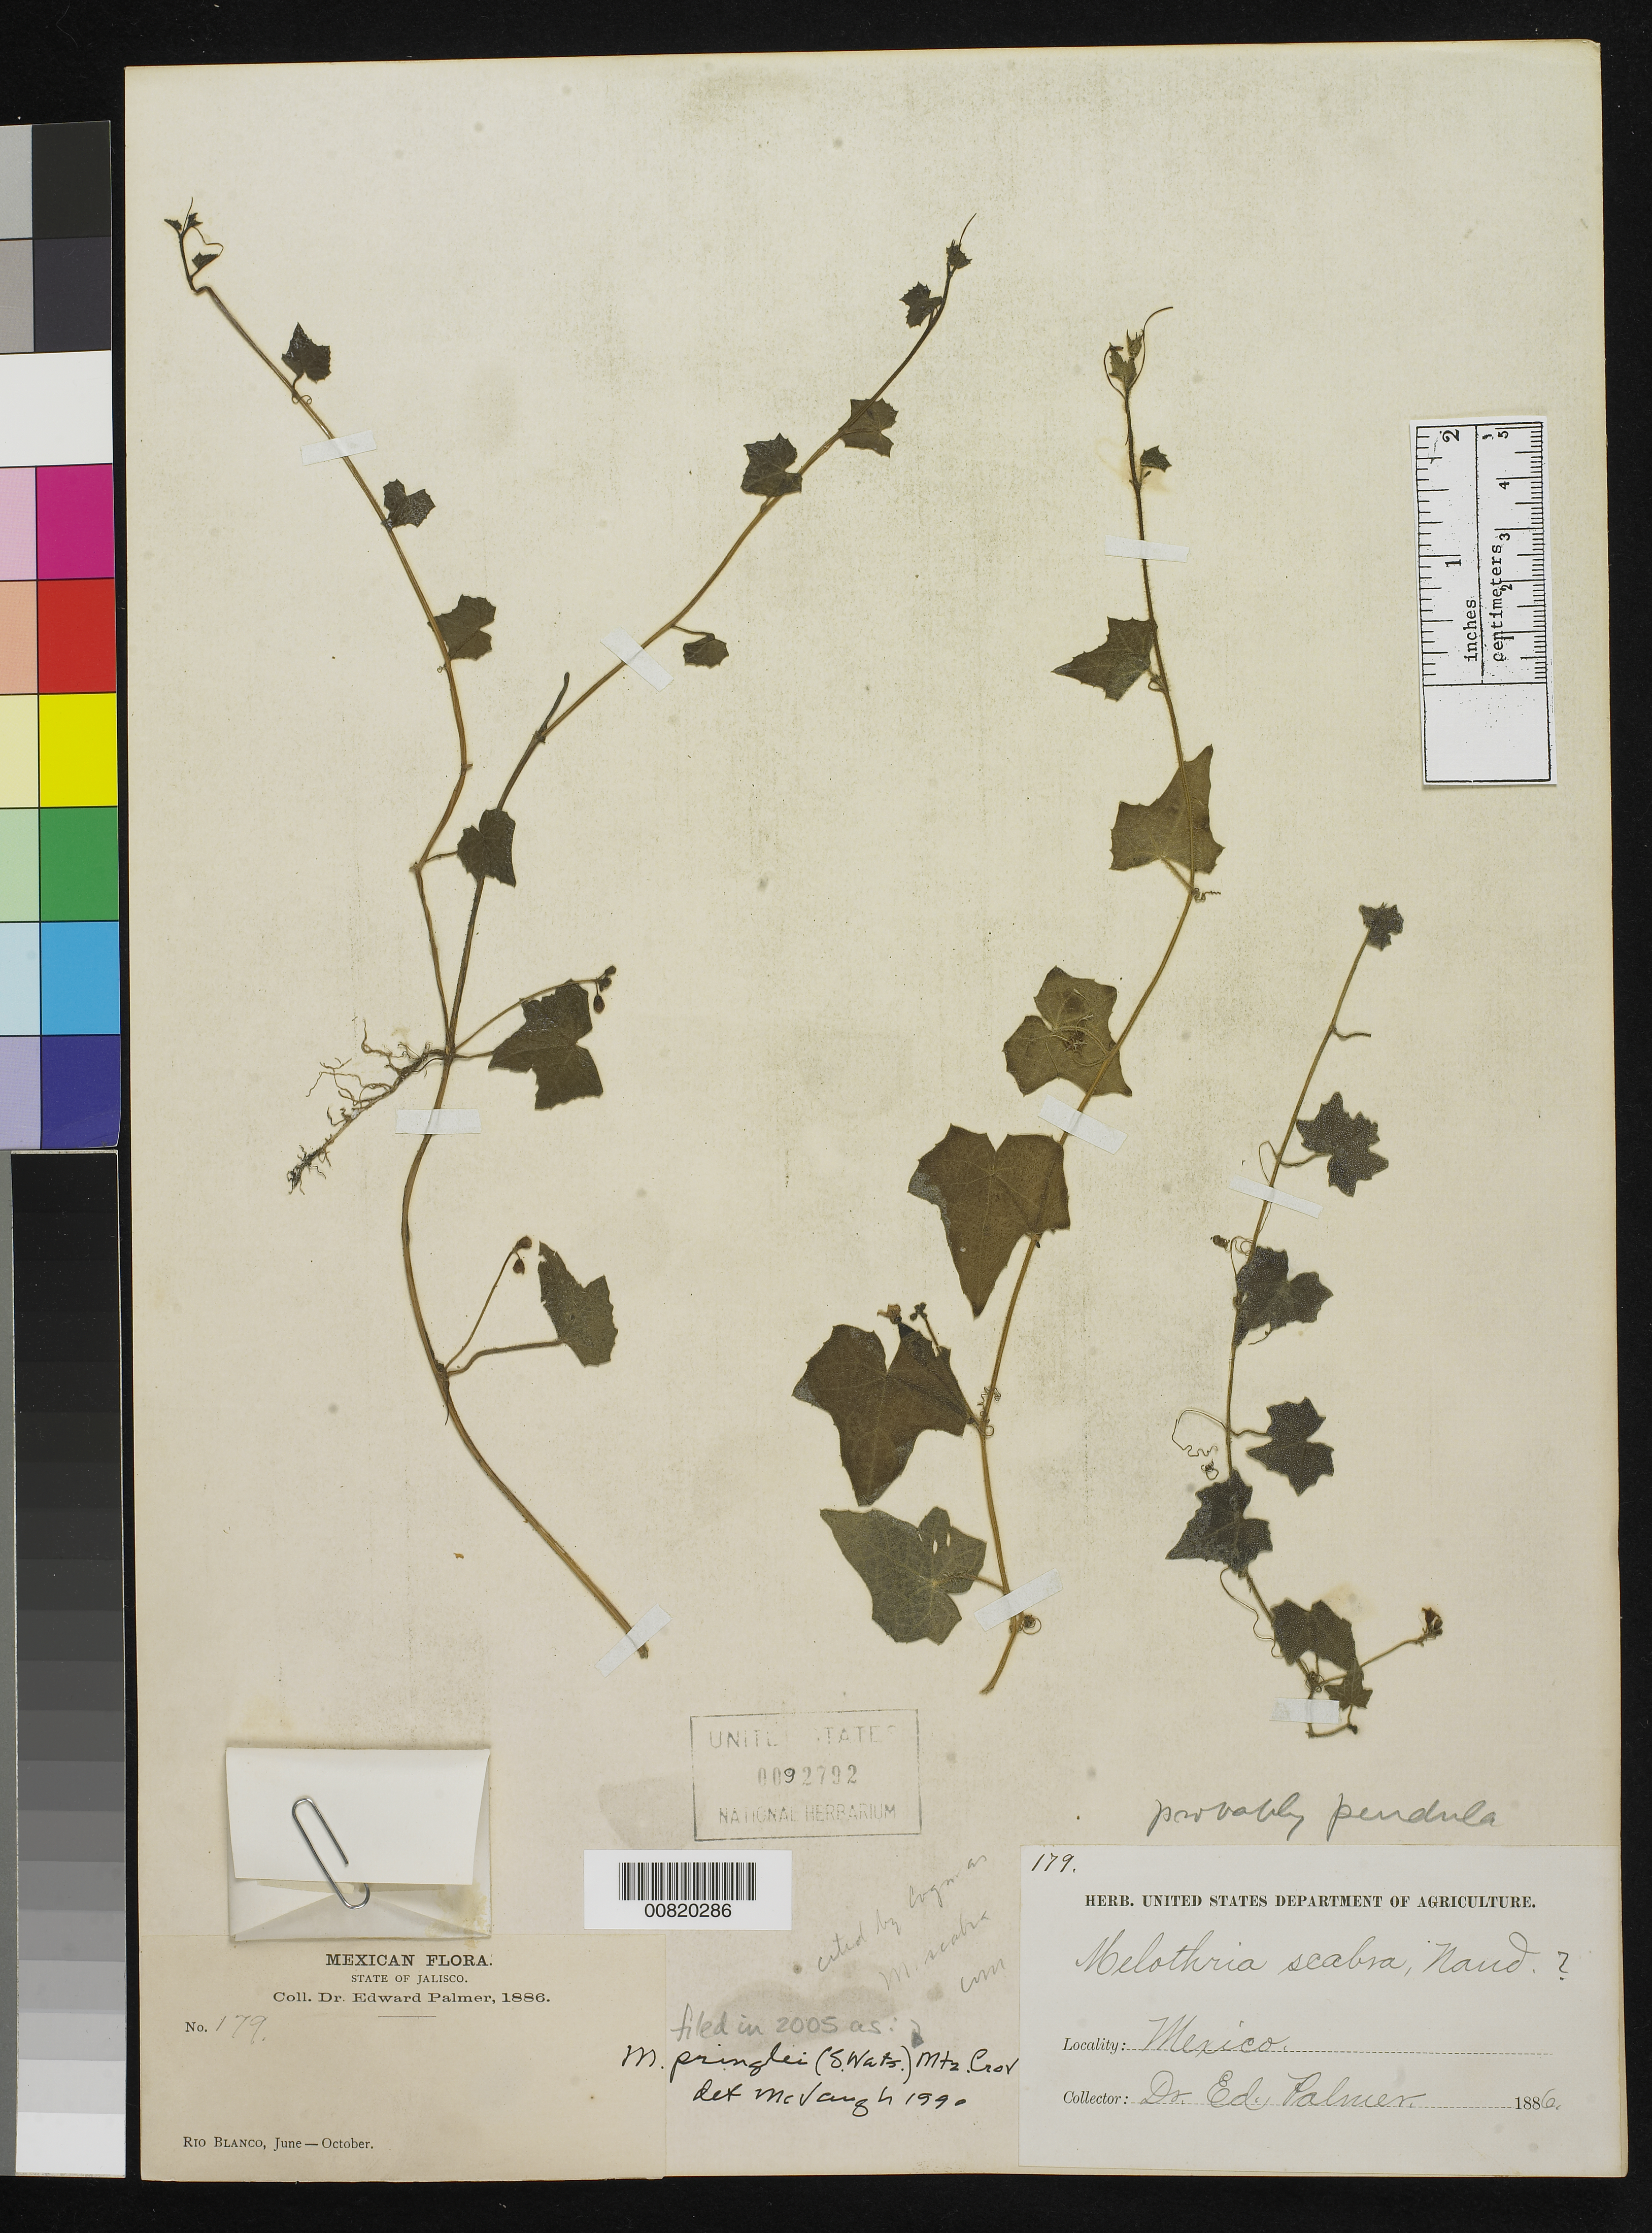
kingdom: Plantae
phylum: Tracheophyta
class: Magnoliopsida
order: Cucurbitales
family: Cucurbitaceae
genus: Melothria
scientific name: Melothria pringlei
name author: (S. Watson) Mart. Crov.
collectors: E. Palmer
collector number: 179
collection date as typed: Jun 1886 to -- Oct 1886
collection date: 1886-06/1886-10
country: Mexico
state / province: Jalisco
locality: Río Blanco, Jalisco.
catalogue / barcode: US 92792